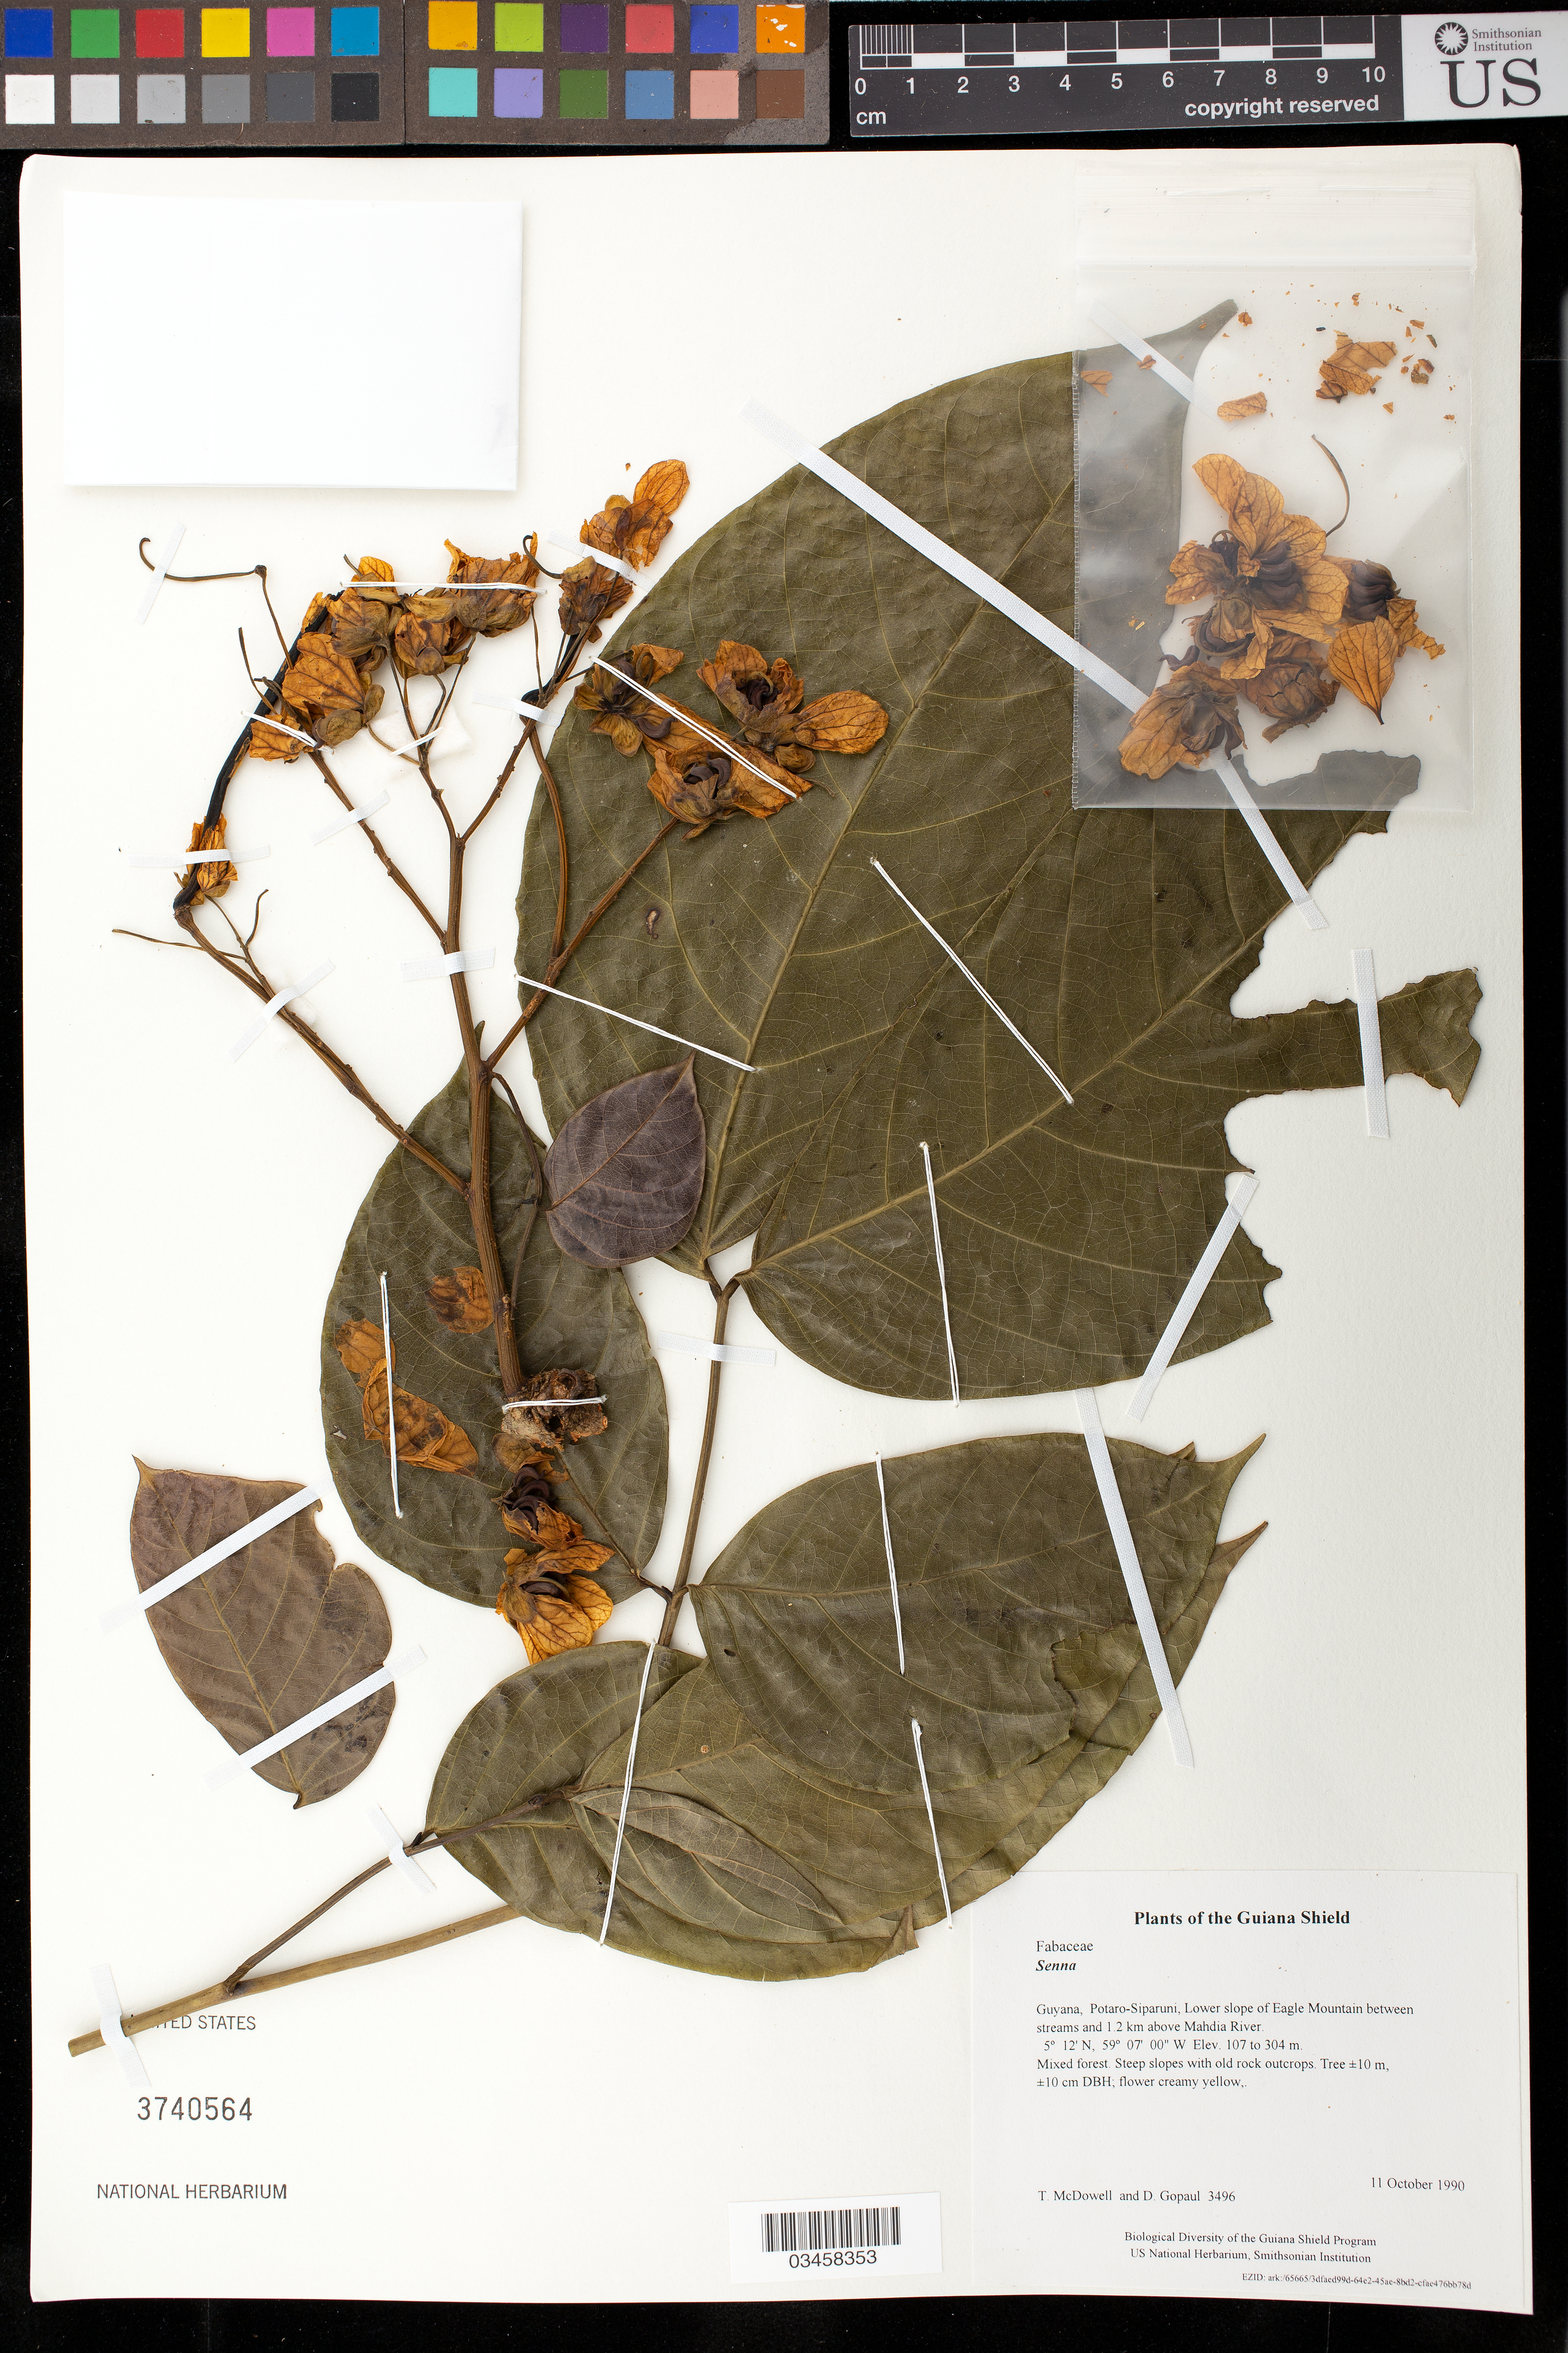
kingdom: Plantae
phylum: Tracheophyta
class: Magnoliopsida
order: Fabales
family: Fabaceae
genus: Senna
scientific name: Senna sp.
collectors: T. McDowell & D. Gopaul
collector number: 3496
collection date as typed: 11 October 1990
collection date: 1990-10-11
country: Guyana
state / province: Potaro-Siparuni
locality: Lower slope of Eagle Mountain between streams and 1.2 km above Mahdia River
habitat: Mixed forest. Steep slopes with old rock outcrops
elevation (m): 107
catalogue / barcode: US 3740564